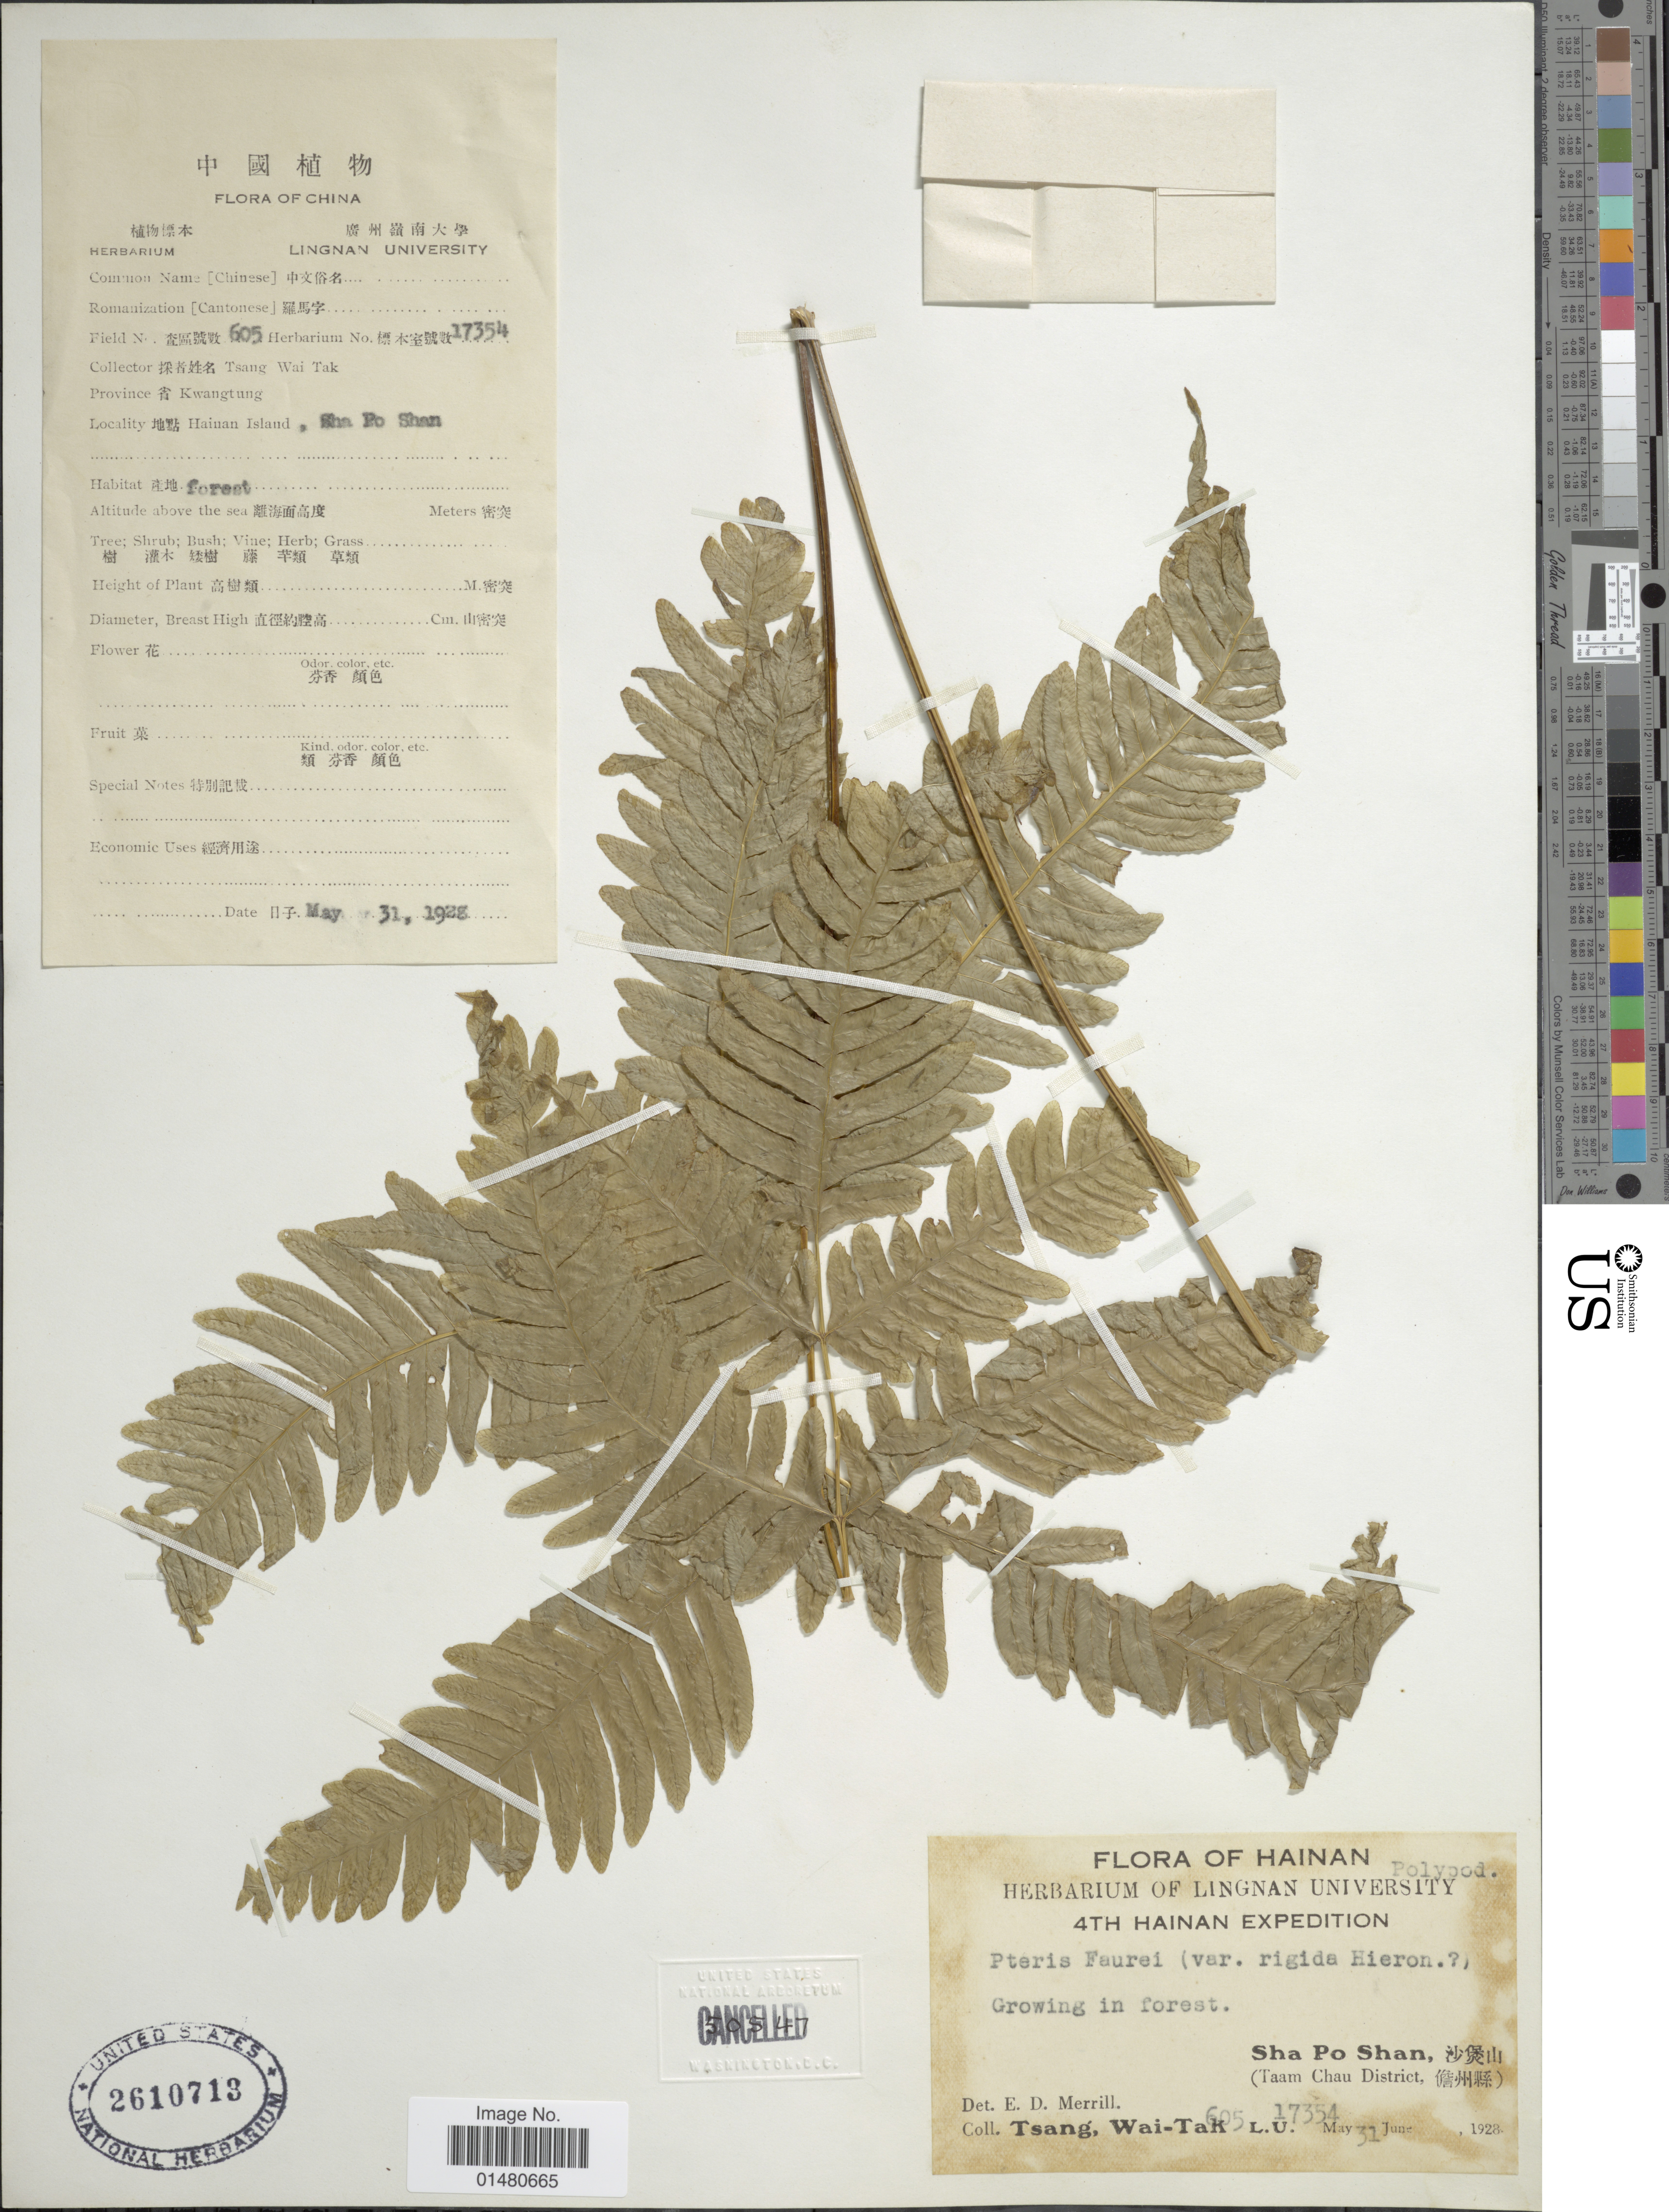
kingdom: Plantae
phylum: Tracheophyta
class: Polypodiopsida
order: Polypodiales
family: Pteridaceae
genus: Pteris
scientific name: Pteris fauriei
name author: Hieron.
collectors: W. T. Tsang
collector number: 605/17354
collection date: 1928-05-31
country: China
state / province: Guangdong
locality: Province Kwangtung, Haiuan Island, Sha Po Shan (Taam Chau District, X)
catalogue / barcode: US 2610713